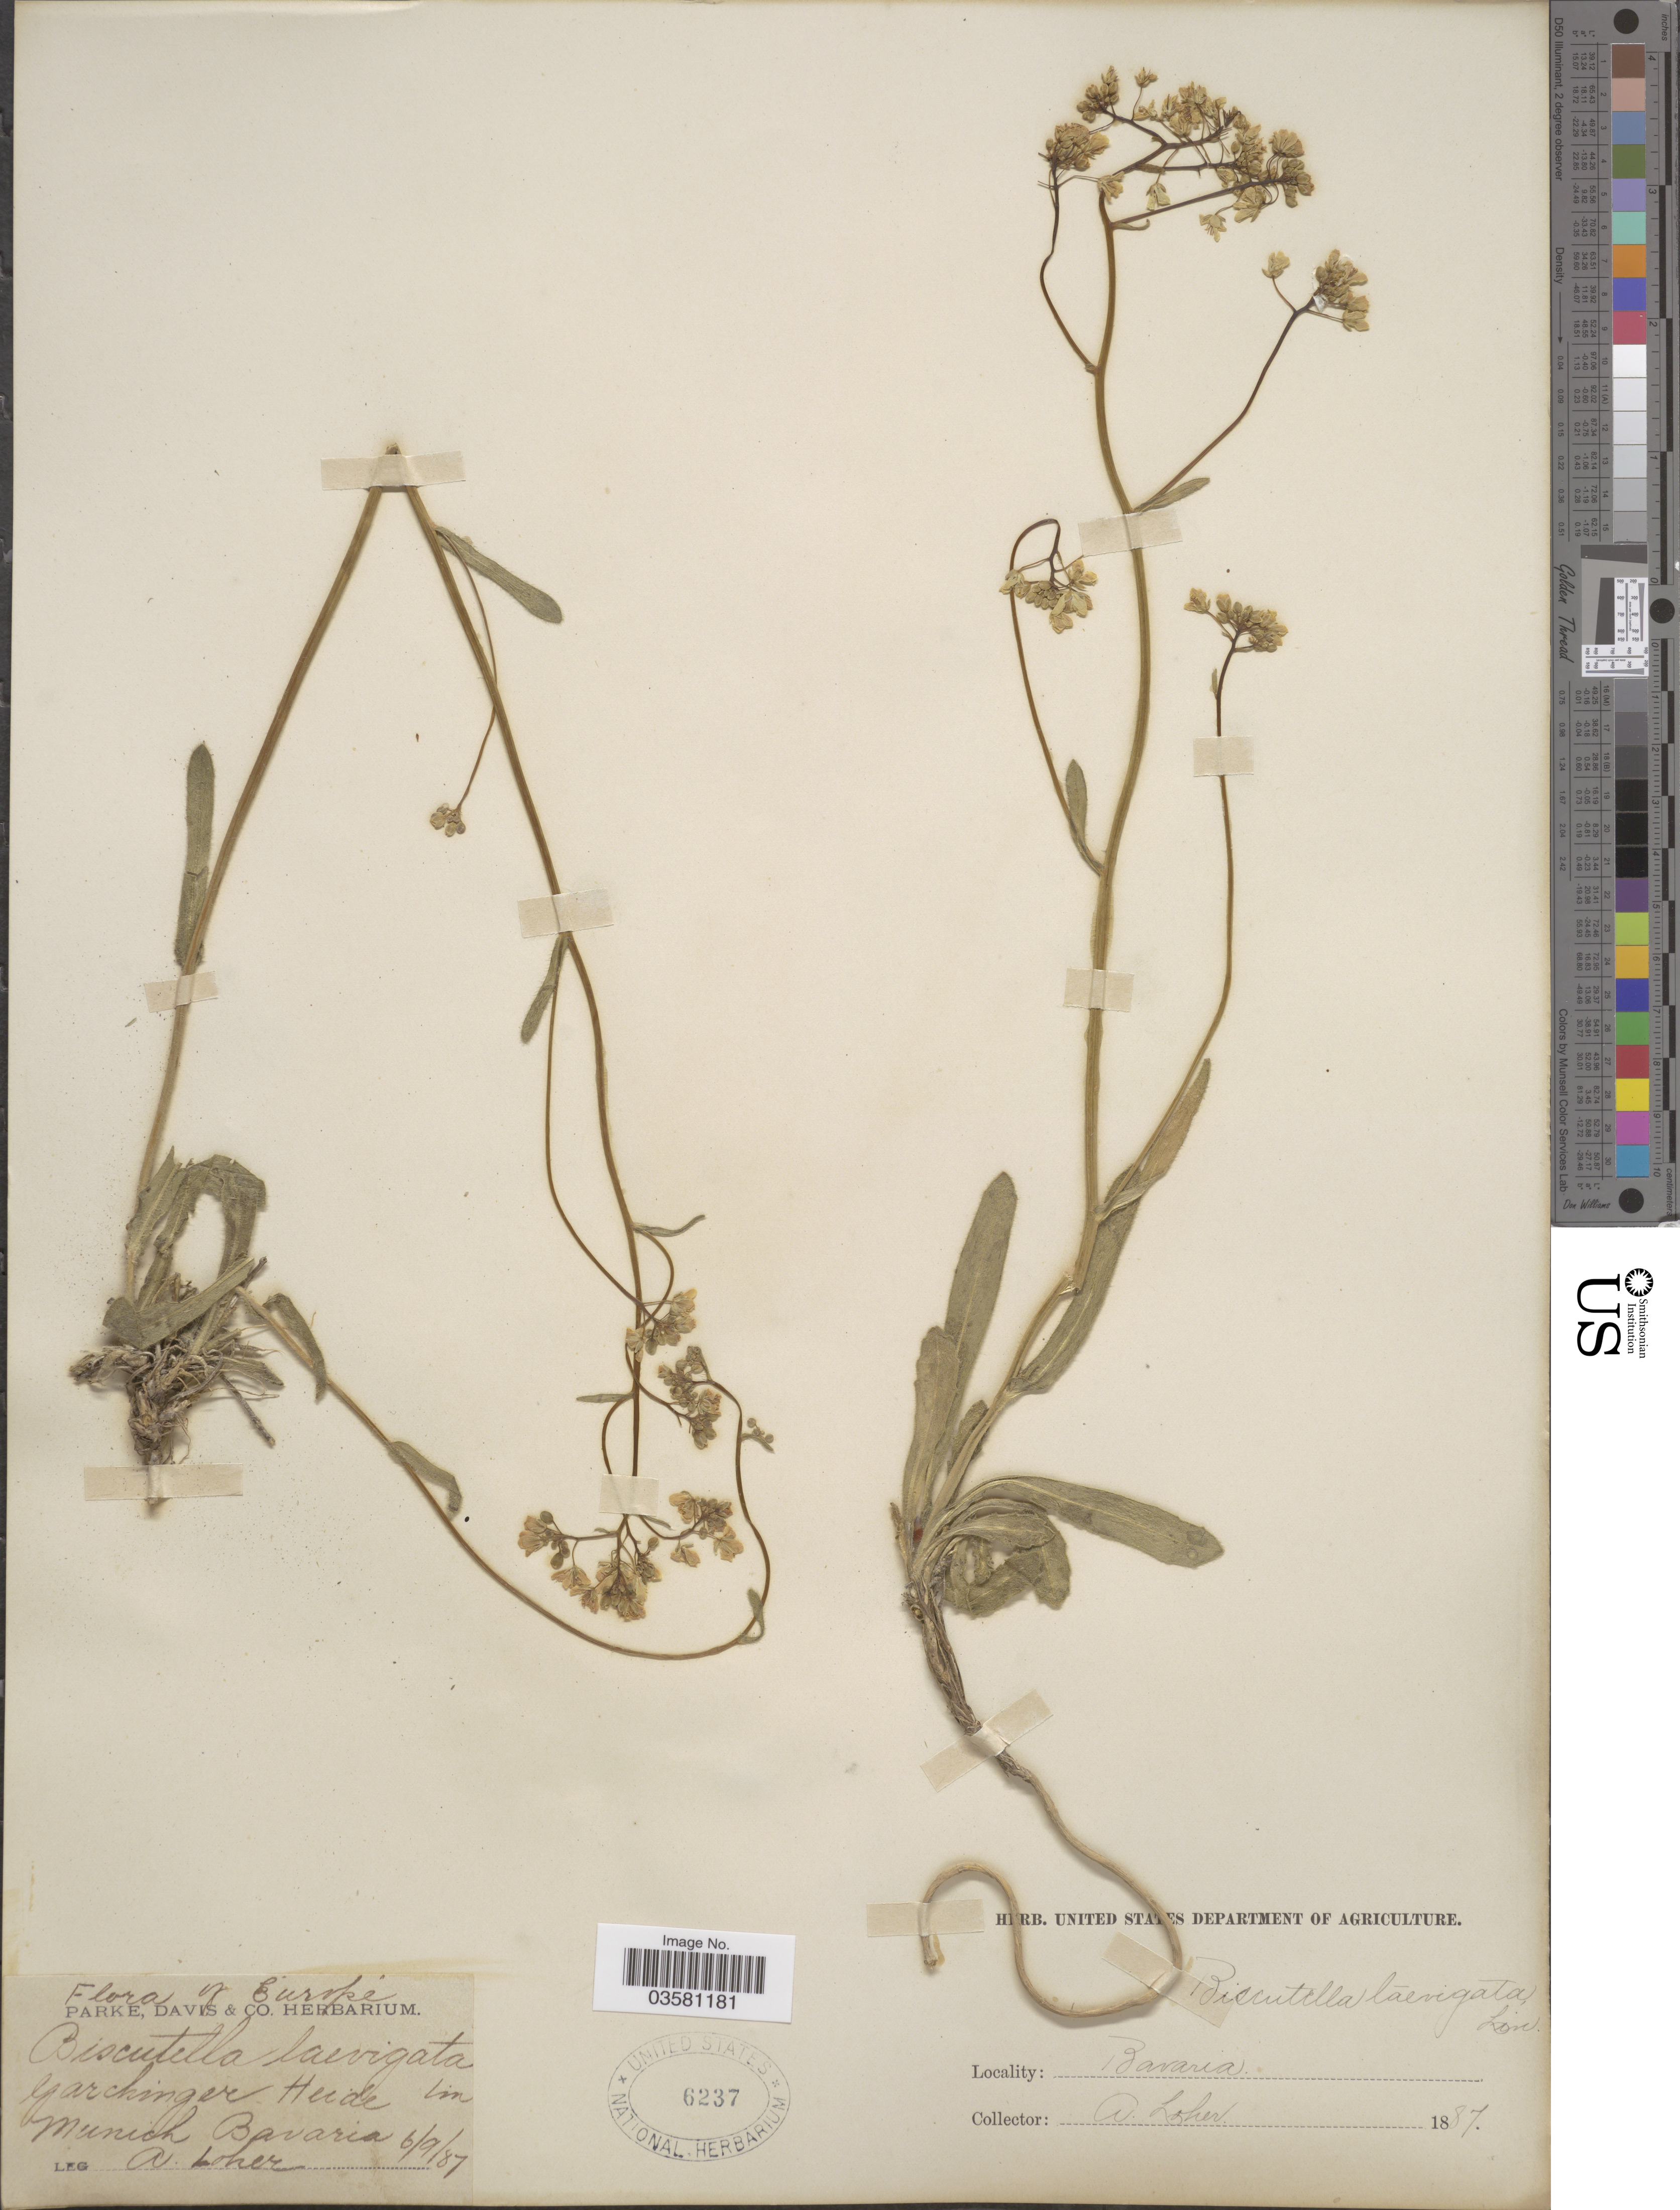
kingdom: Plantae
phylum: Tracheophyta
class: Magnoliopsida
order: Brassicales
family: Brassicaceae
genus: Biscutella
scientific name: Biscutella laevigata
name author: L.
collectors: A. Loher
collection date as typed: Transcribed d/m/y: 6/9/87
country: Germany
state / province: Bayern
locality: Garchinger Heide [unsure placement] im Munich Bavaria.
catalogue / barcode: US 6237